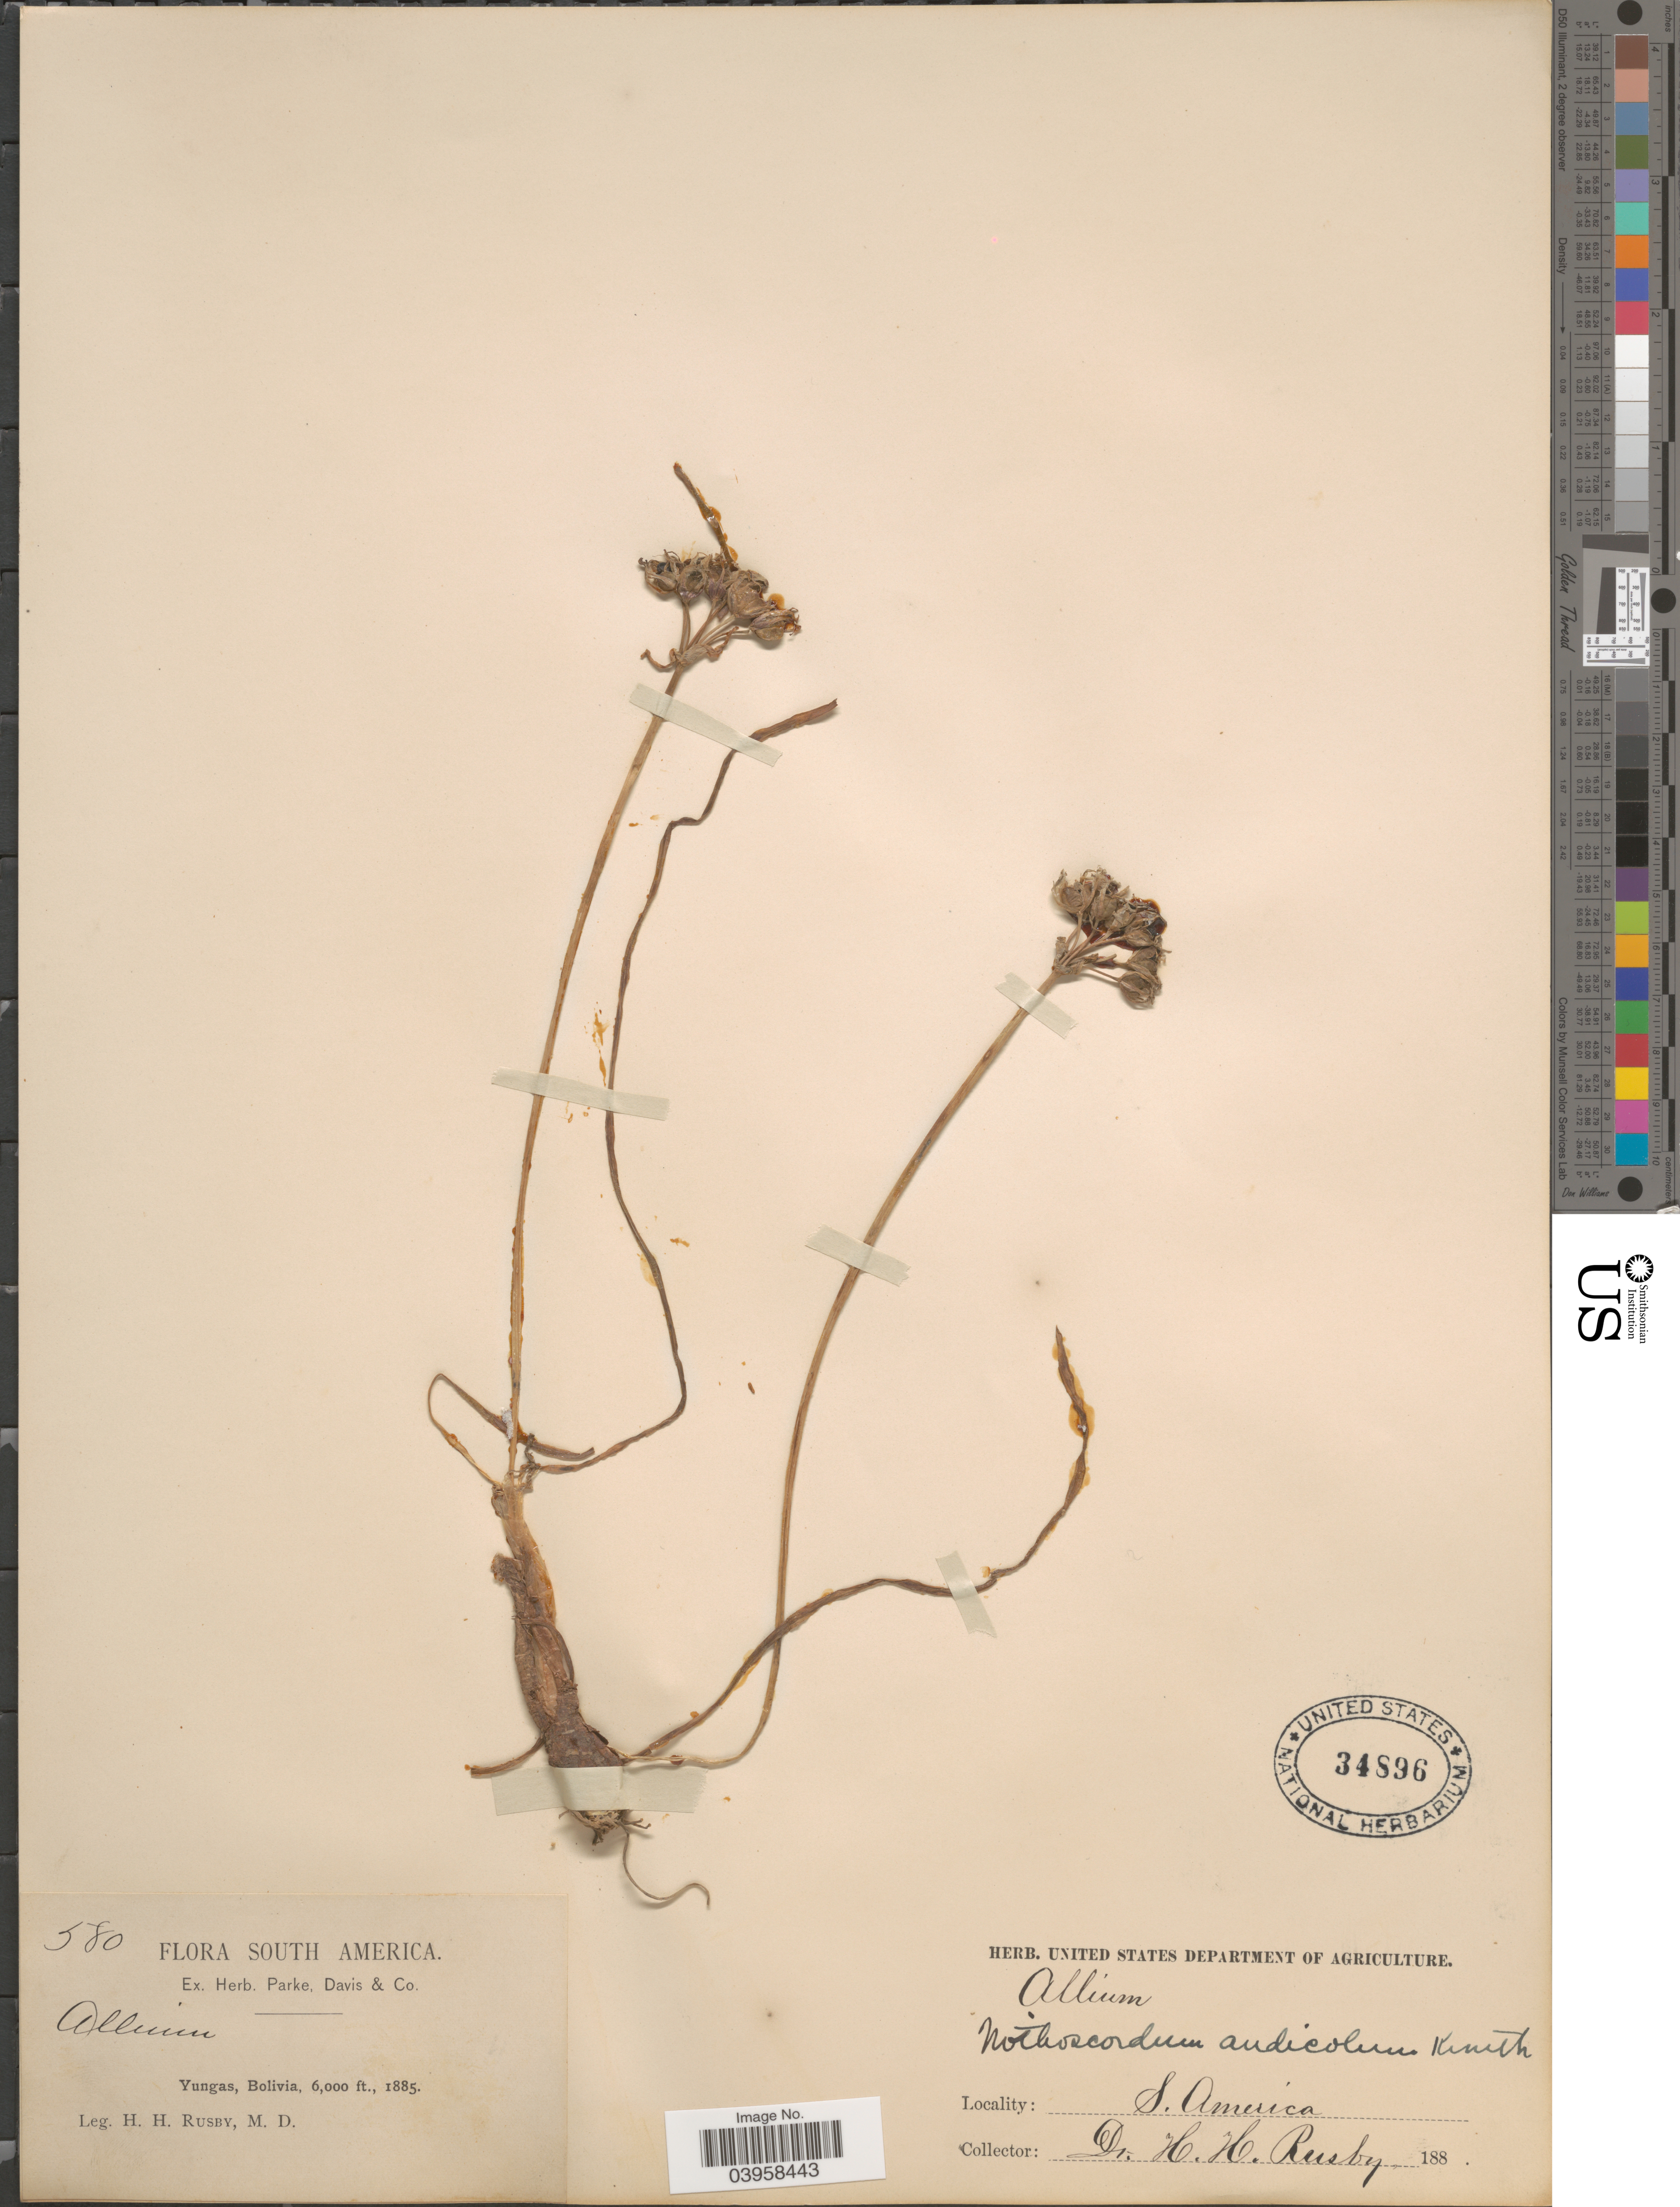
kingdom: Plantae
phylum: Tracheophyta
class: Liliopsida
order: Asparagales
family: Amaryllidaceae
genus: Nothoscordum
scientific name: Nothoscordum andicola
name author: Kunth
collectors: H. H. Rusby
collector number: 580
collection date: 1885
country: Bolivia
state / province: La Paz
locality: Yungas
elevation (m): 1829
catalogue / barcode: US 34896